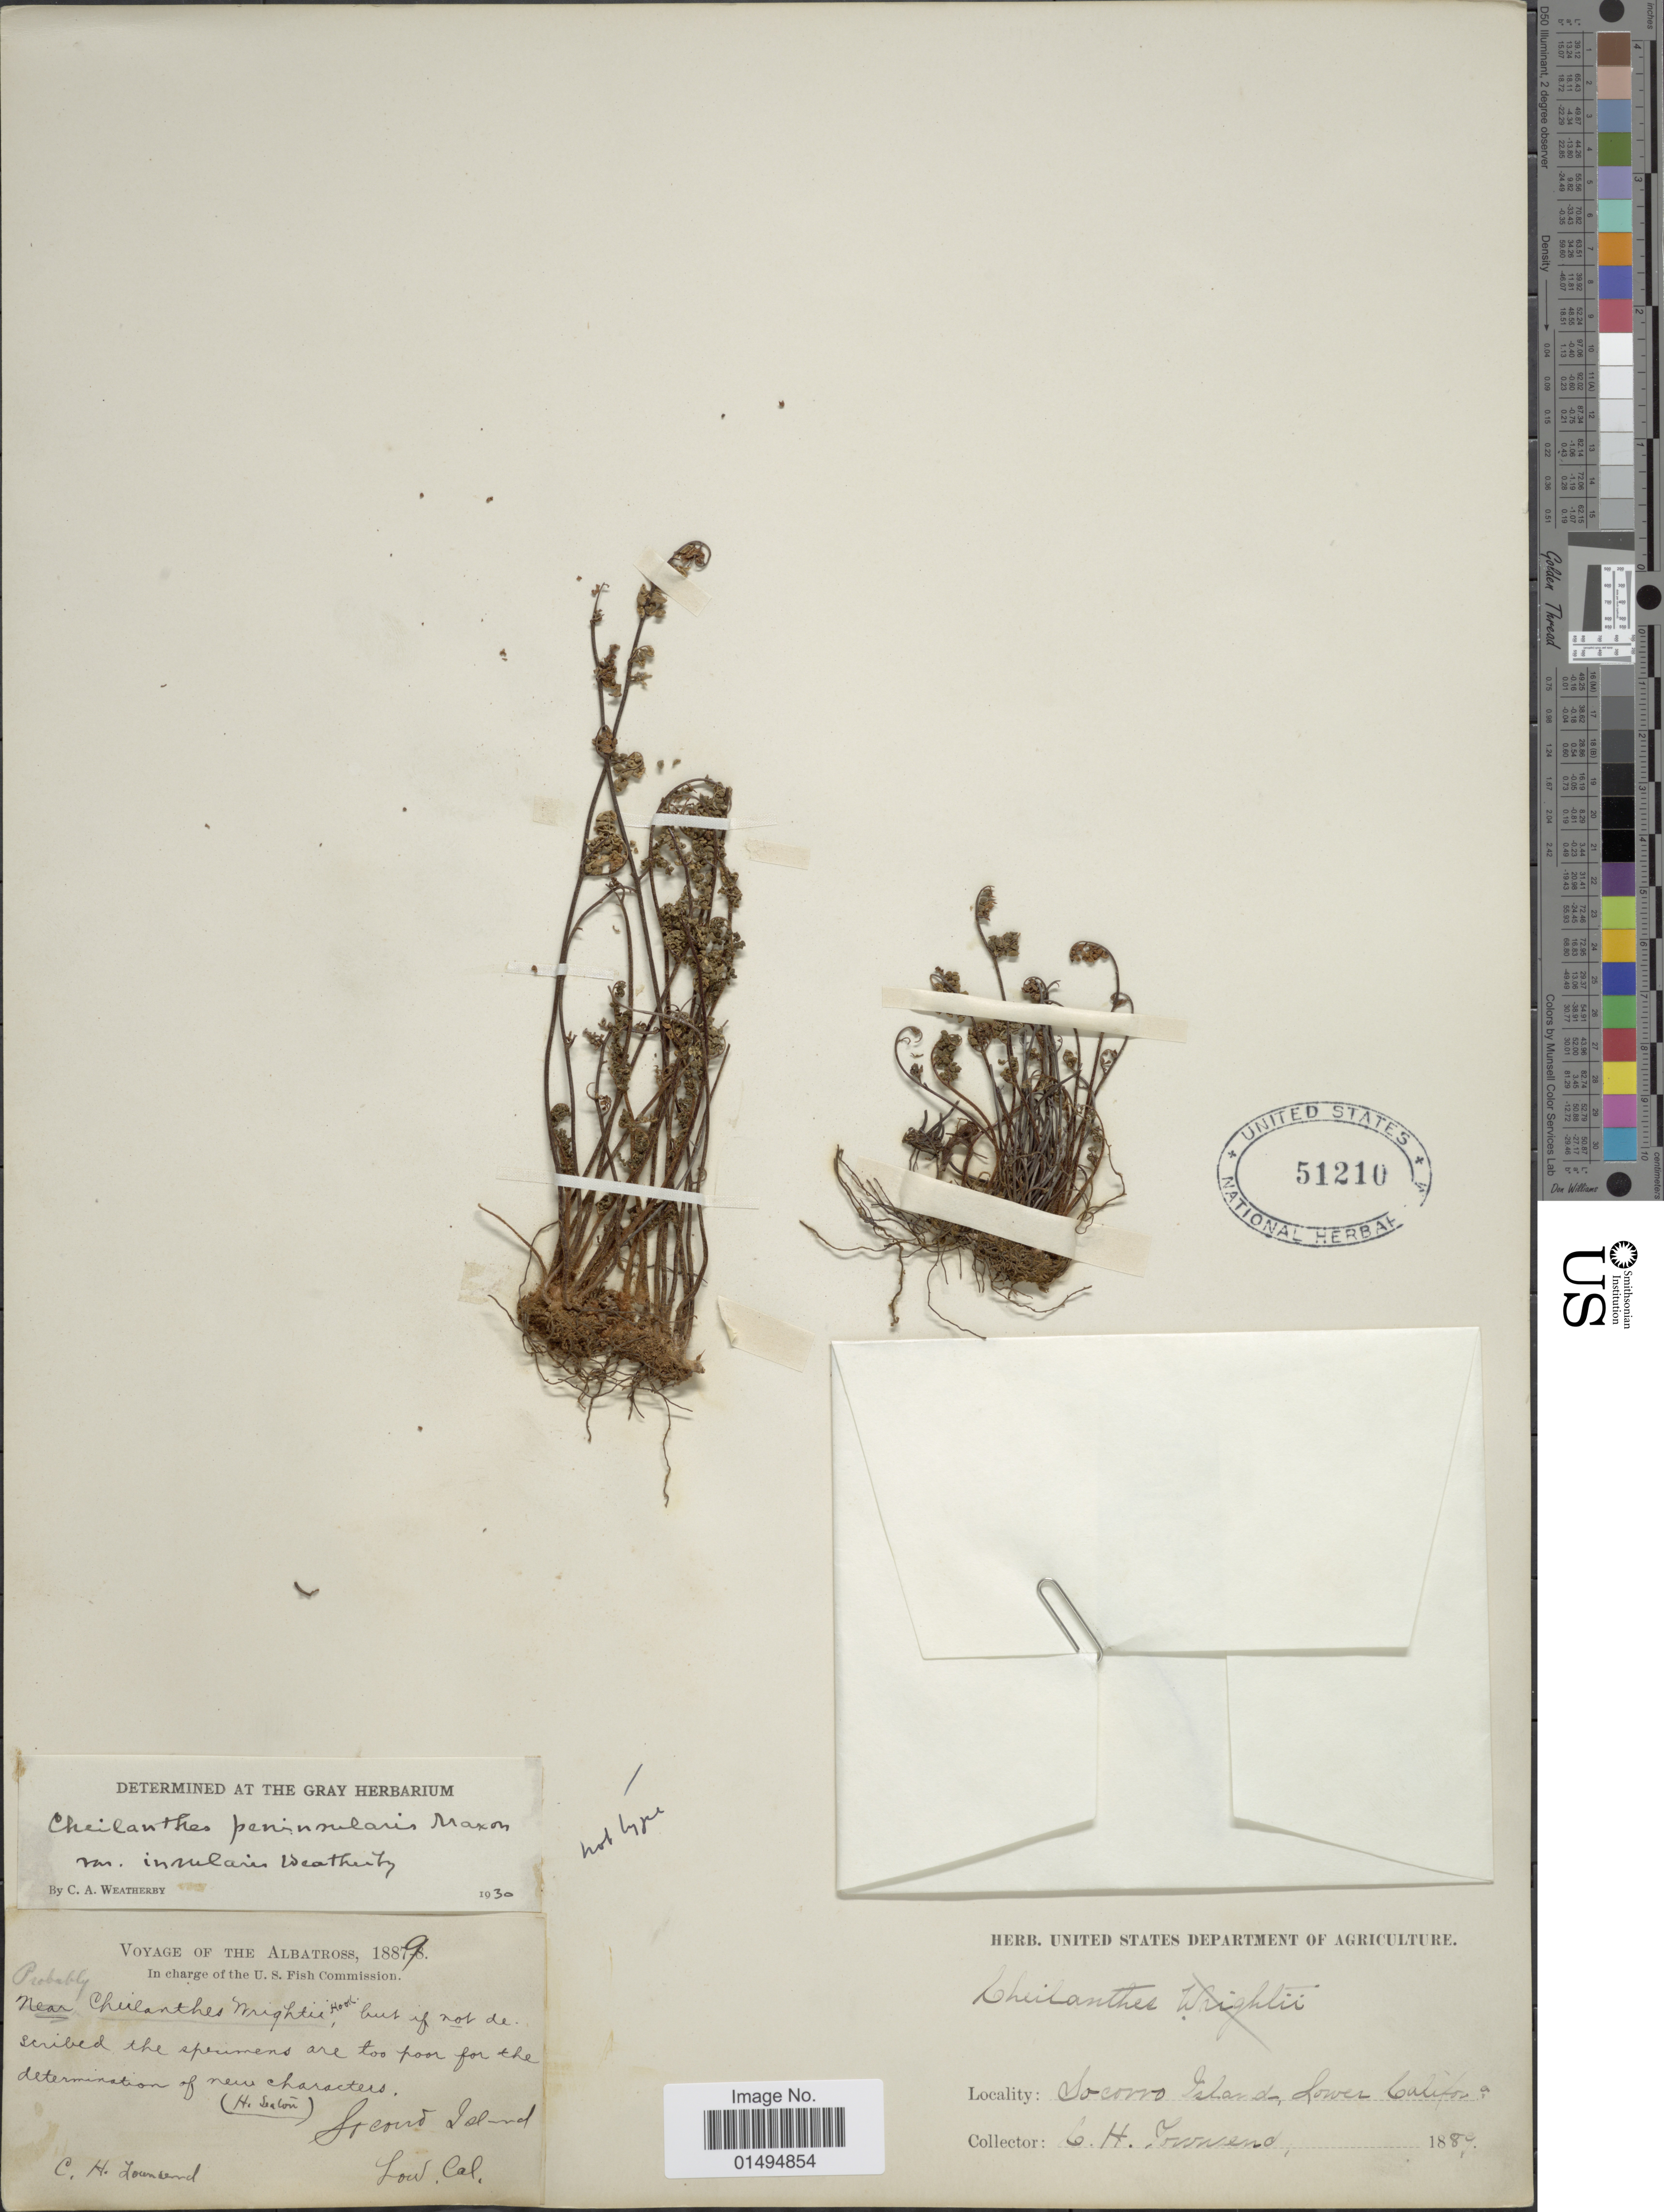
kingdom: Plantae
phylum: Tracheophyta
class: Polypodiopsida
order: Polypodiales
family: Pteridaceae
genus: Myriopteris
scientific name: Myriopteris peninsularis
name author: (Maxon) Grusz & Windham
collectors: C. Howard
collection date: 1889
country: Mexico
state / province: Colima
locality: Socorro Islands, Lower California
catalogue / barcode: US 51210